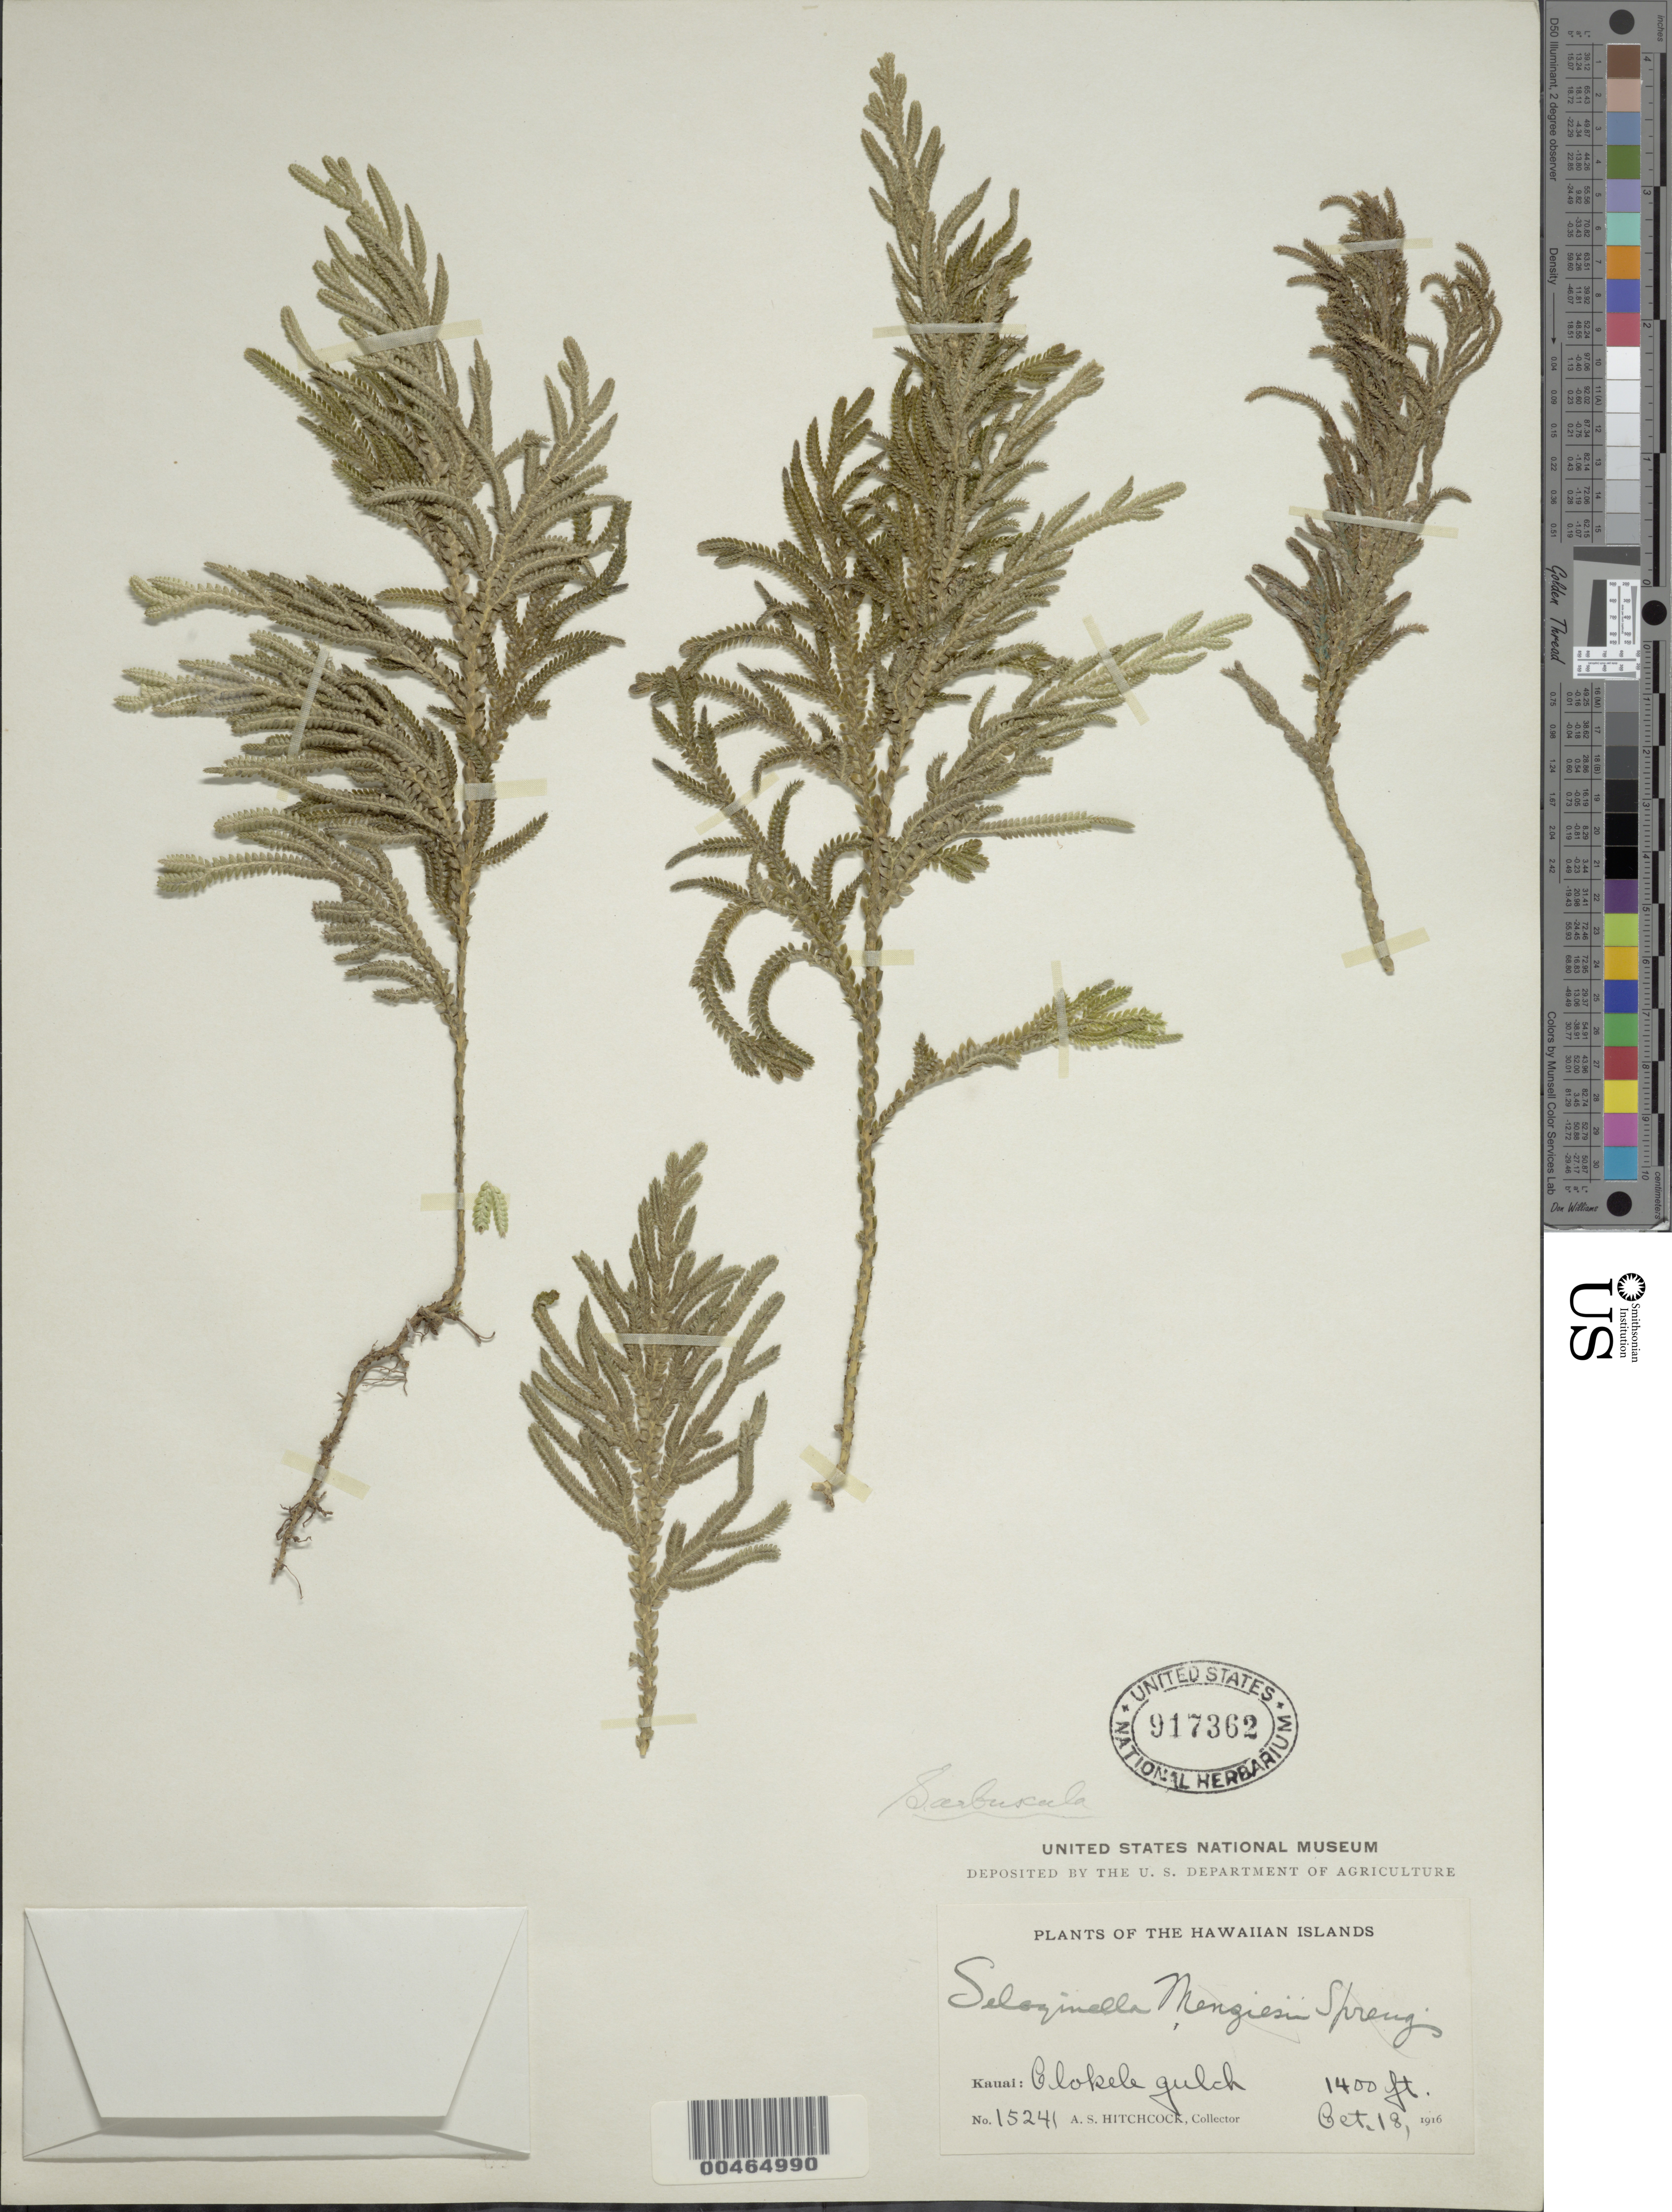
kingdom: Plantae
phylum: Tracheophyta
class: Lycopodiopsida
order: Selaginellales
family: Selaginellaceae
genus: Selaginella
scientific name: Selaginella arbuscula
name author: (Kualf.) Spring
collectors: A. S. Hitchcock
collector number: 15241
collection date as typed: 18 Oct 1916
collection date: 1916-10-18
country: United States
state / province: Hawaii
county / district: Kauai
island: Kaua'i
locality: Olokele Gulch, Kauai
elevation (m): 427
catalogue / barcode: US 917362